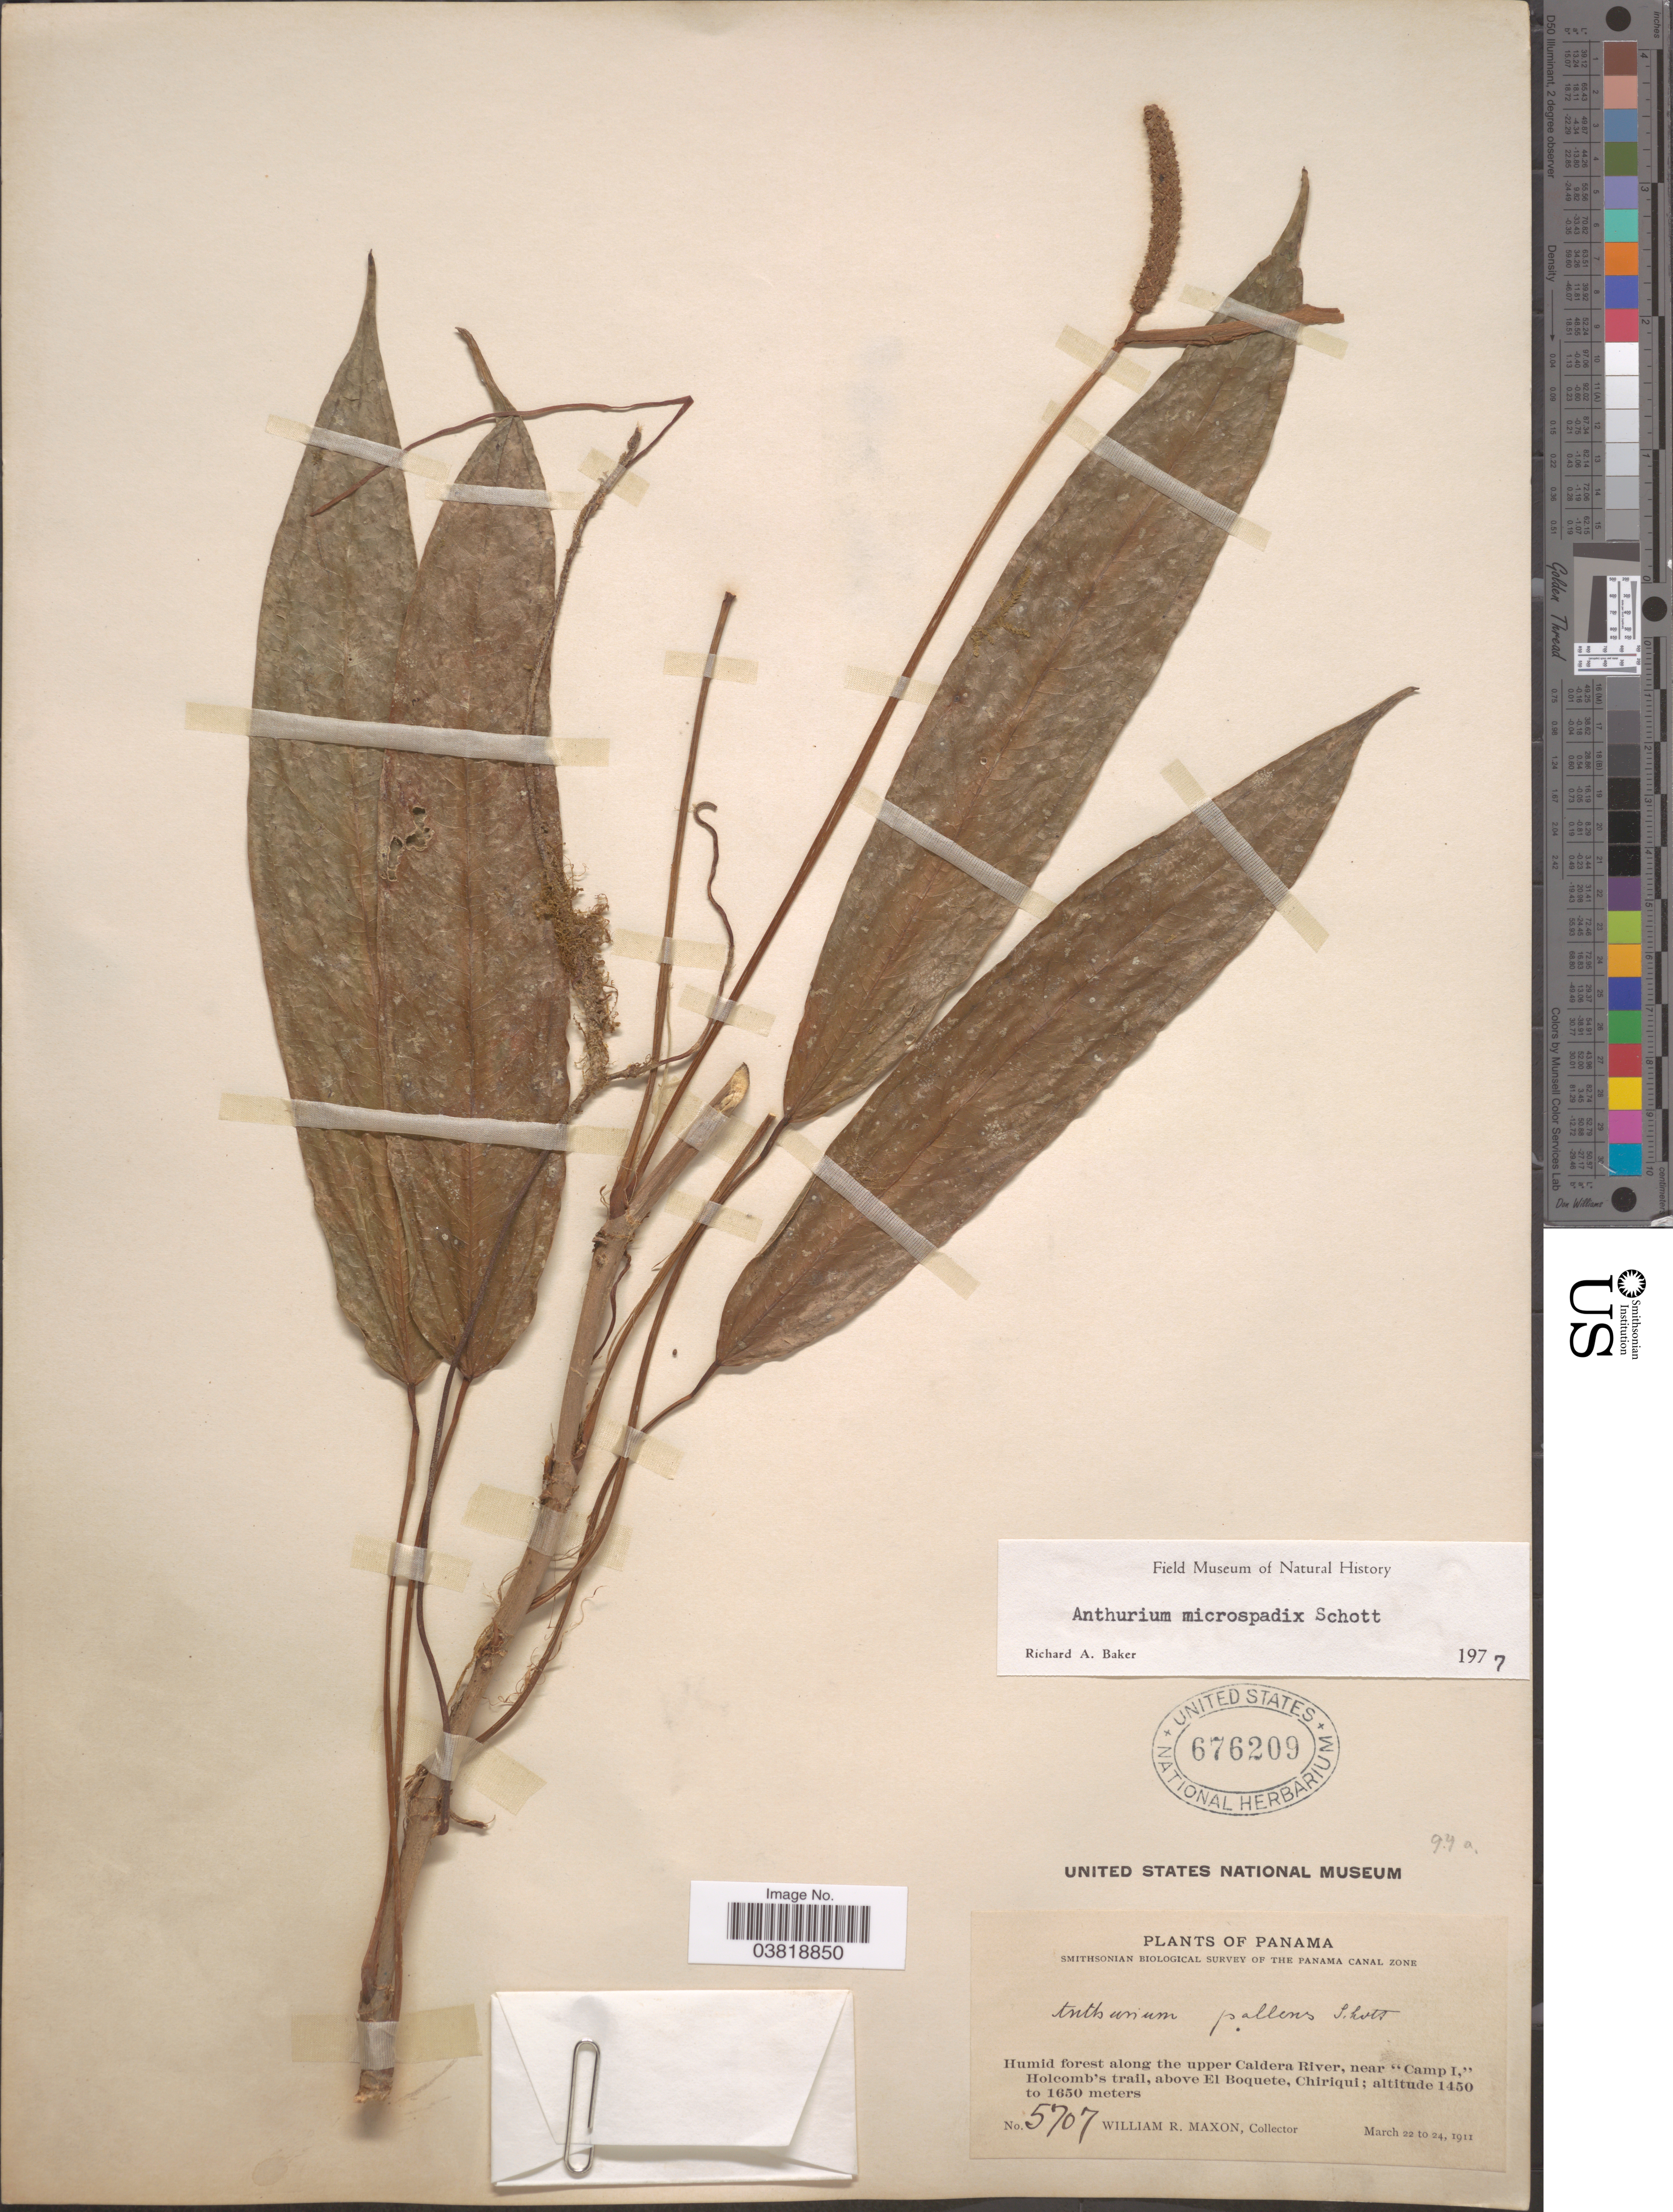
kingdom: Plantae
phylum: Tracheophyta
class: Liliopsida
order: Alismatales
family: Araceae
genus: Anthurium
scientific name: Anthurium microspadix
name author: Schott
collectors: W. R. Maxon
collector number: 5707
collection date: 1911-03-22/1911-03-24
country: Panama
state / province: Chiriqui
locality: The Panama Canal Zone. Along the upper Caldera River, near "Camp I," Holcomb's trail, above El Boquete.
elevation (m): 1450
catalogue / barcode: US 676209